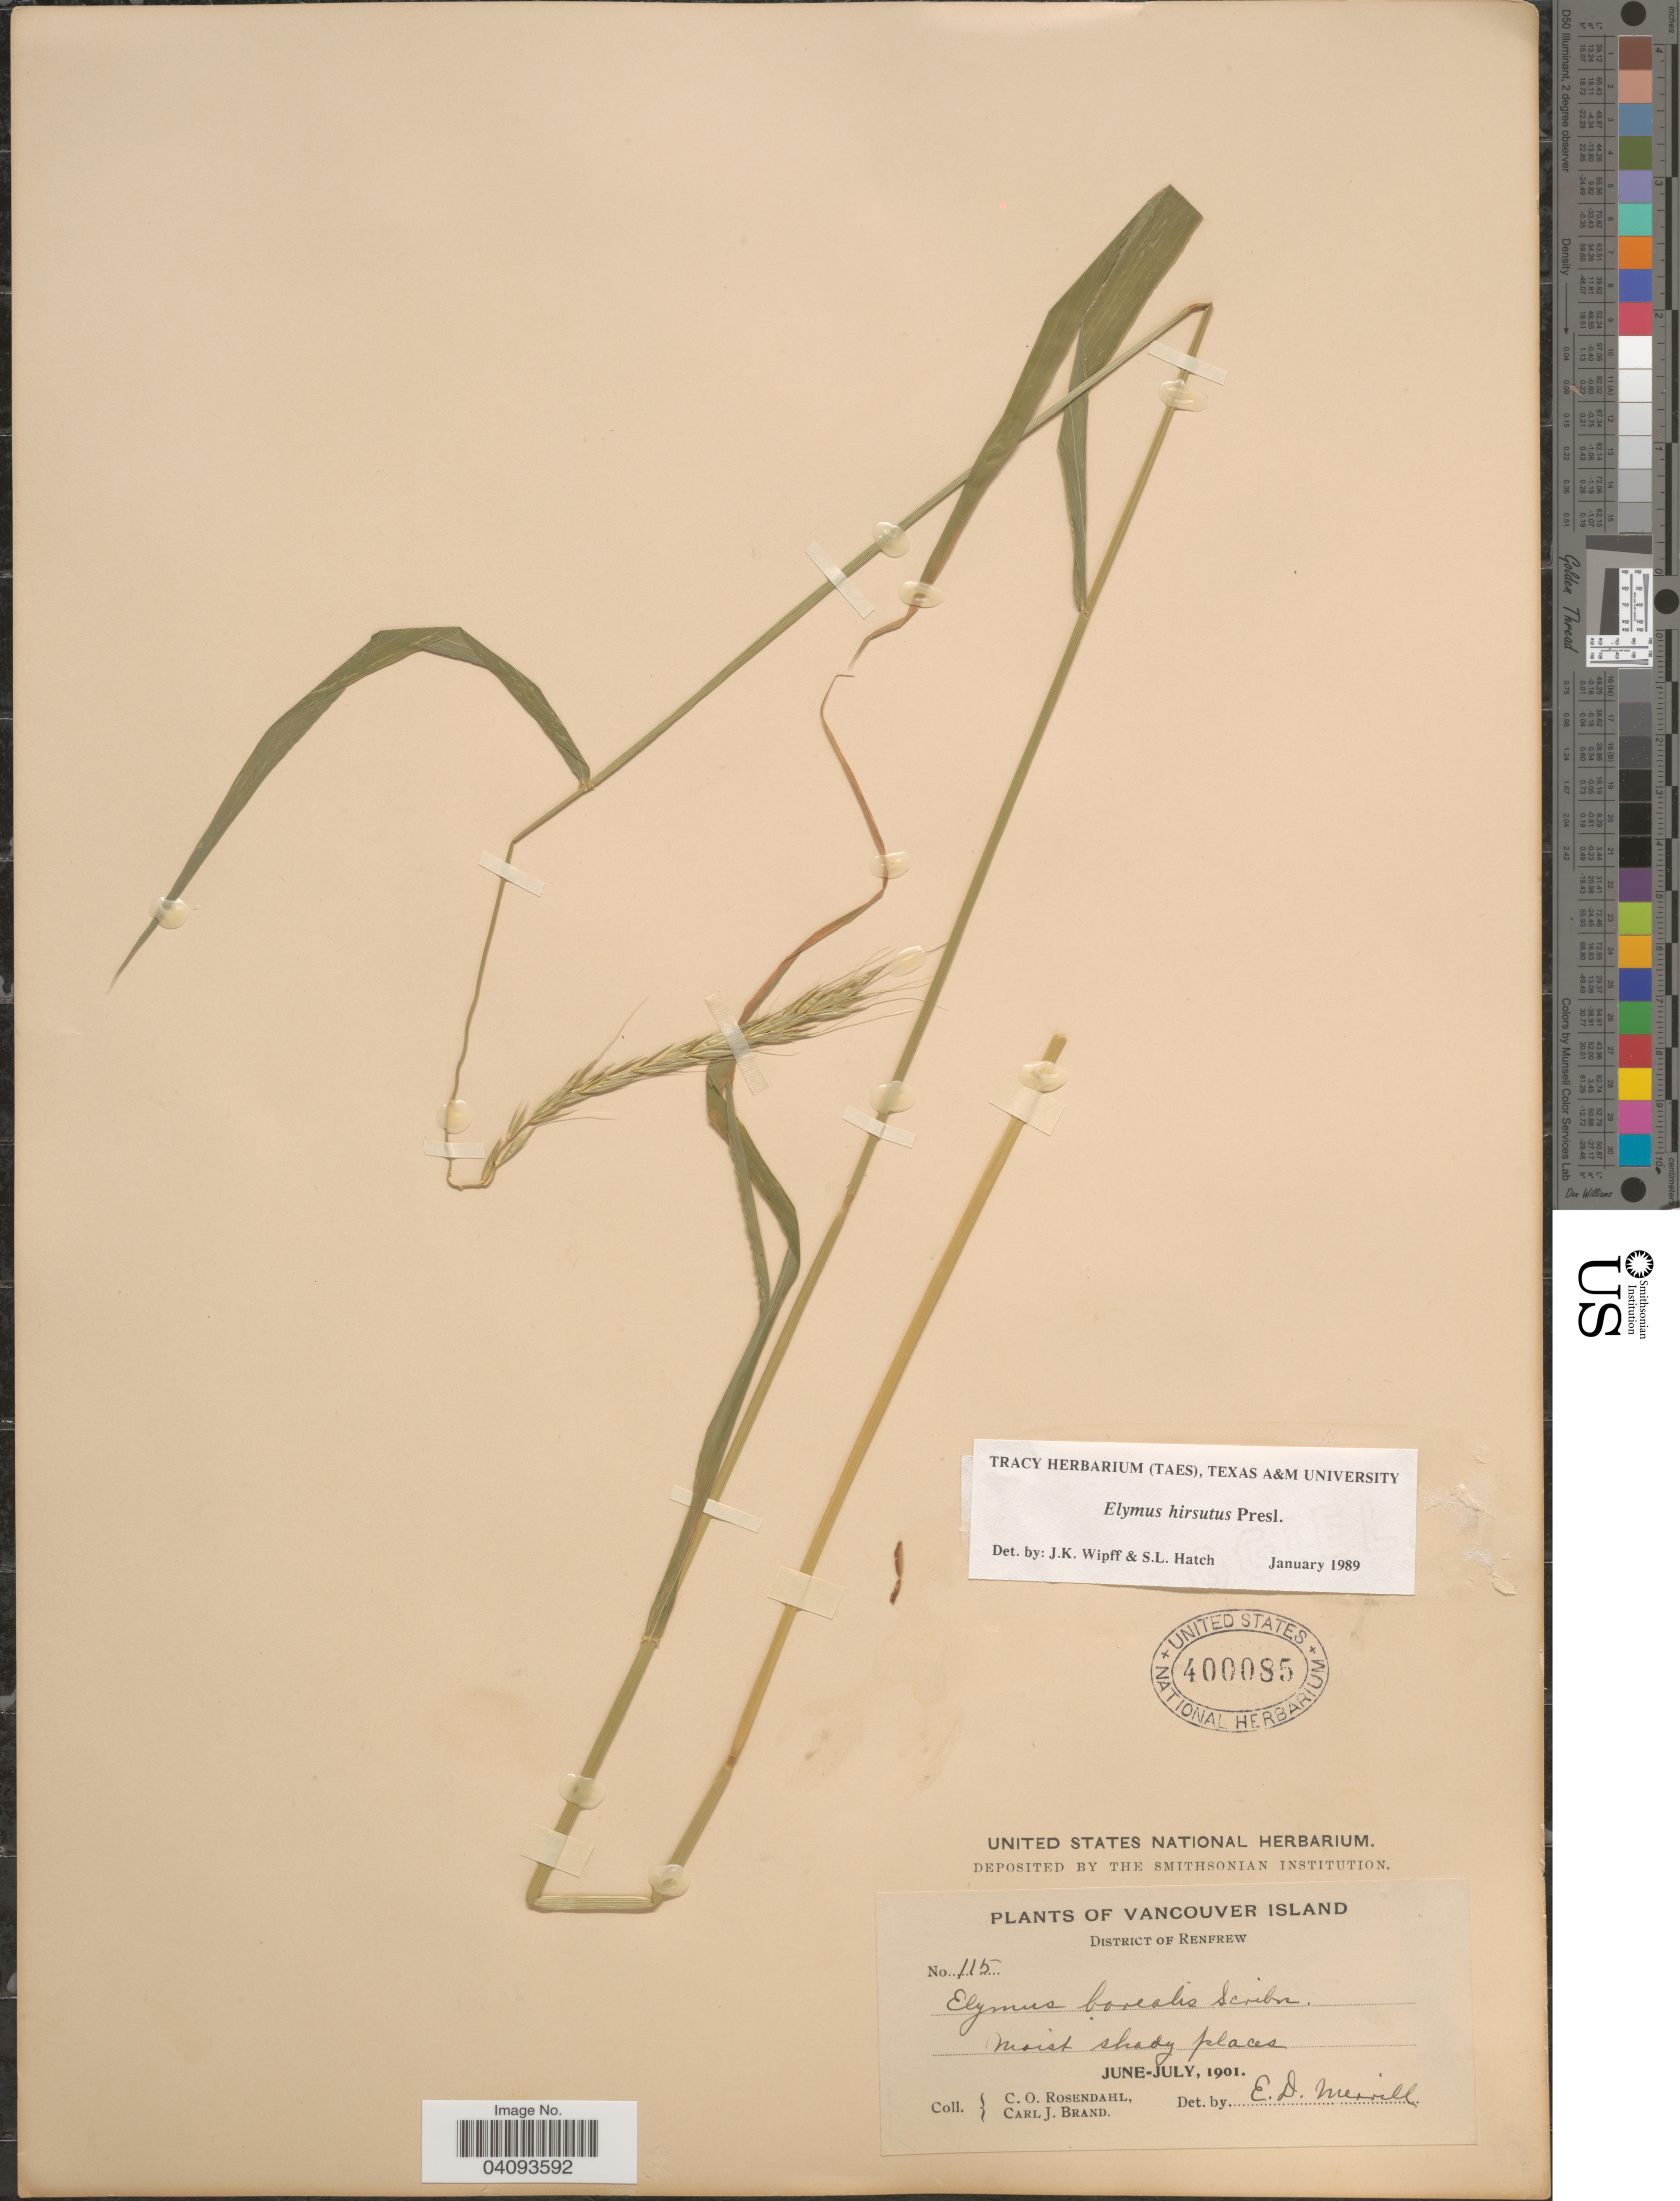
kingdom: Plantae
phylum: Tracheophyta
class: Liliopsida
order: Poales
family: Poaceae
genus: Elymus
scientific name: Elymus hirsutus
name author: J. Presl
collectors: C. O. Rosendahl & C. J. Brand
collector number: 115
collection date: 1901-06/1901-07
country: Canada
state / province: British Columbia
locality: Vancouver Island. District Of Renfrew. Moist shady places.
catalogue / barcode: US 400085